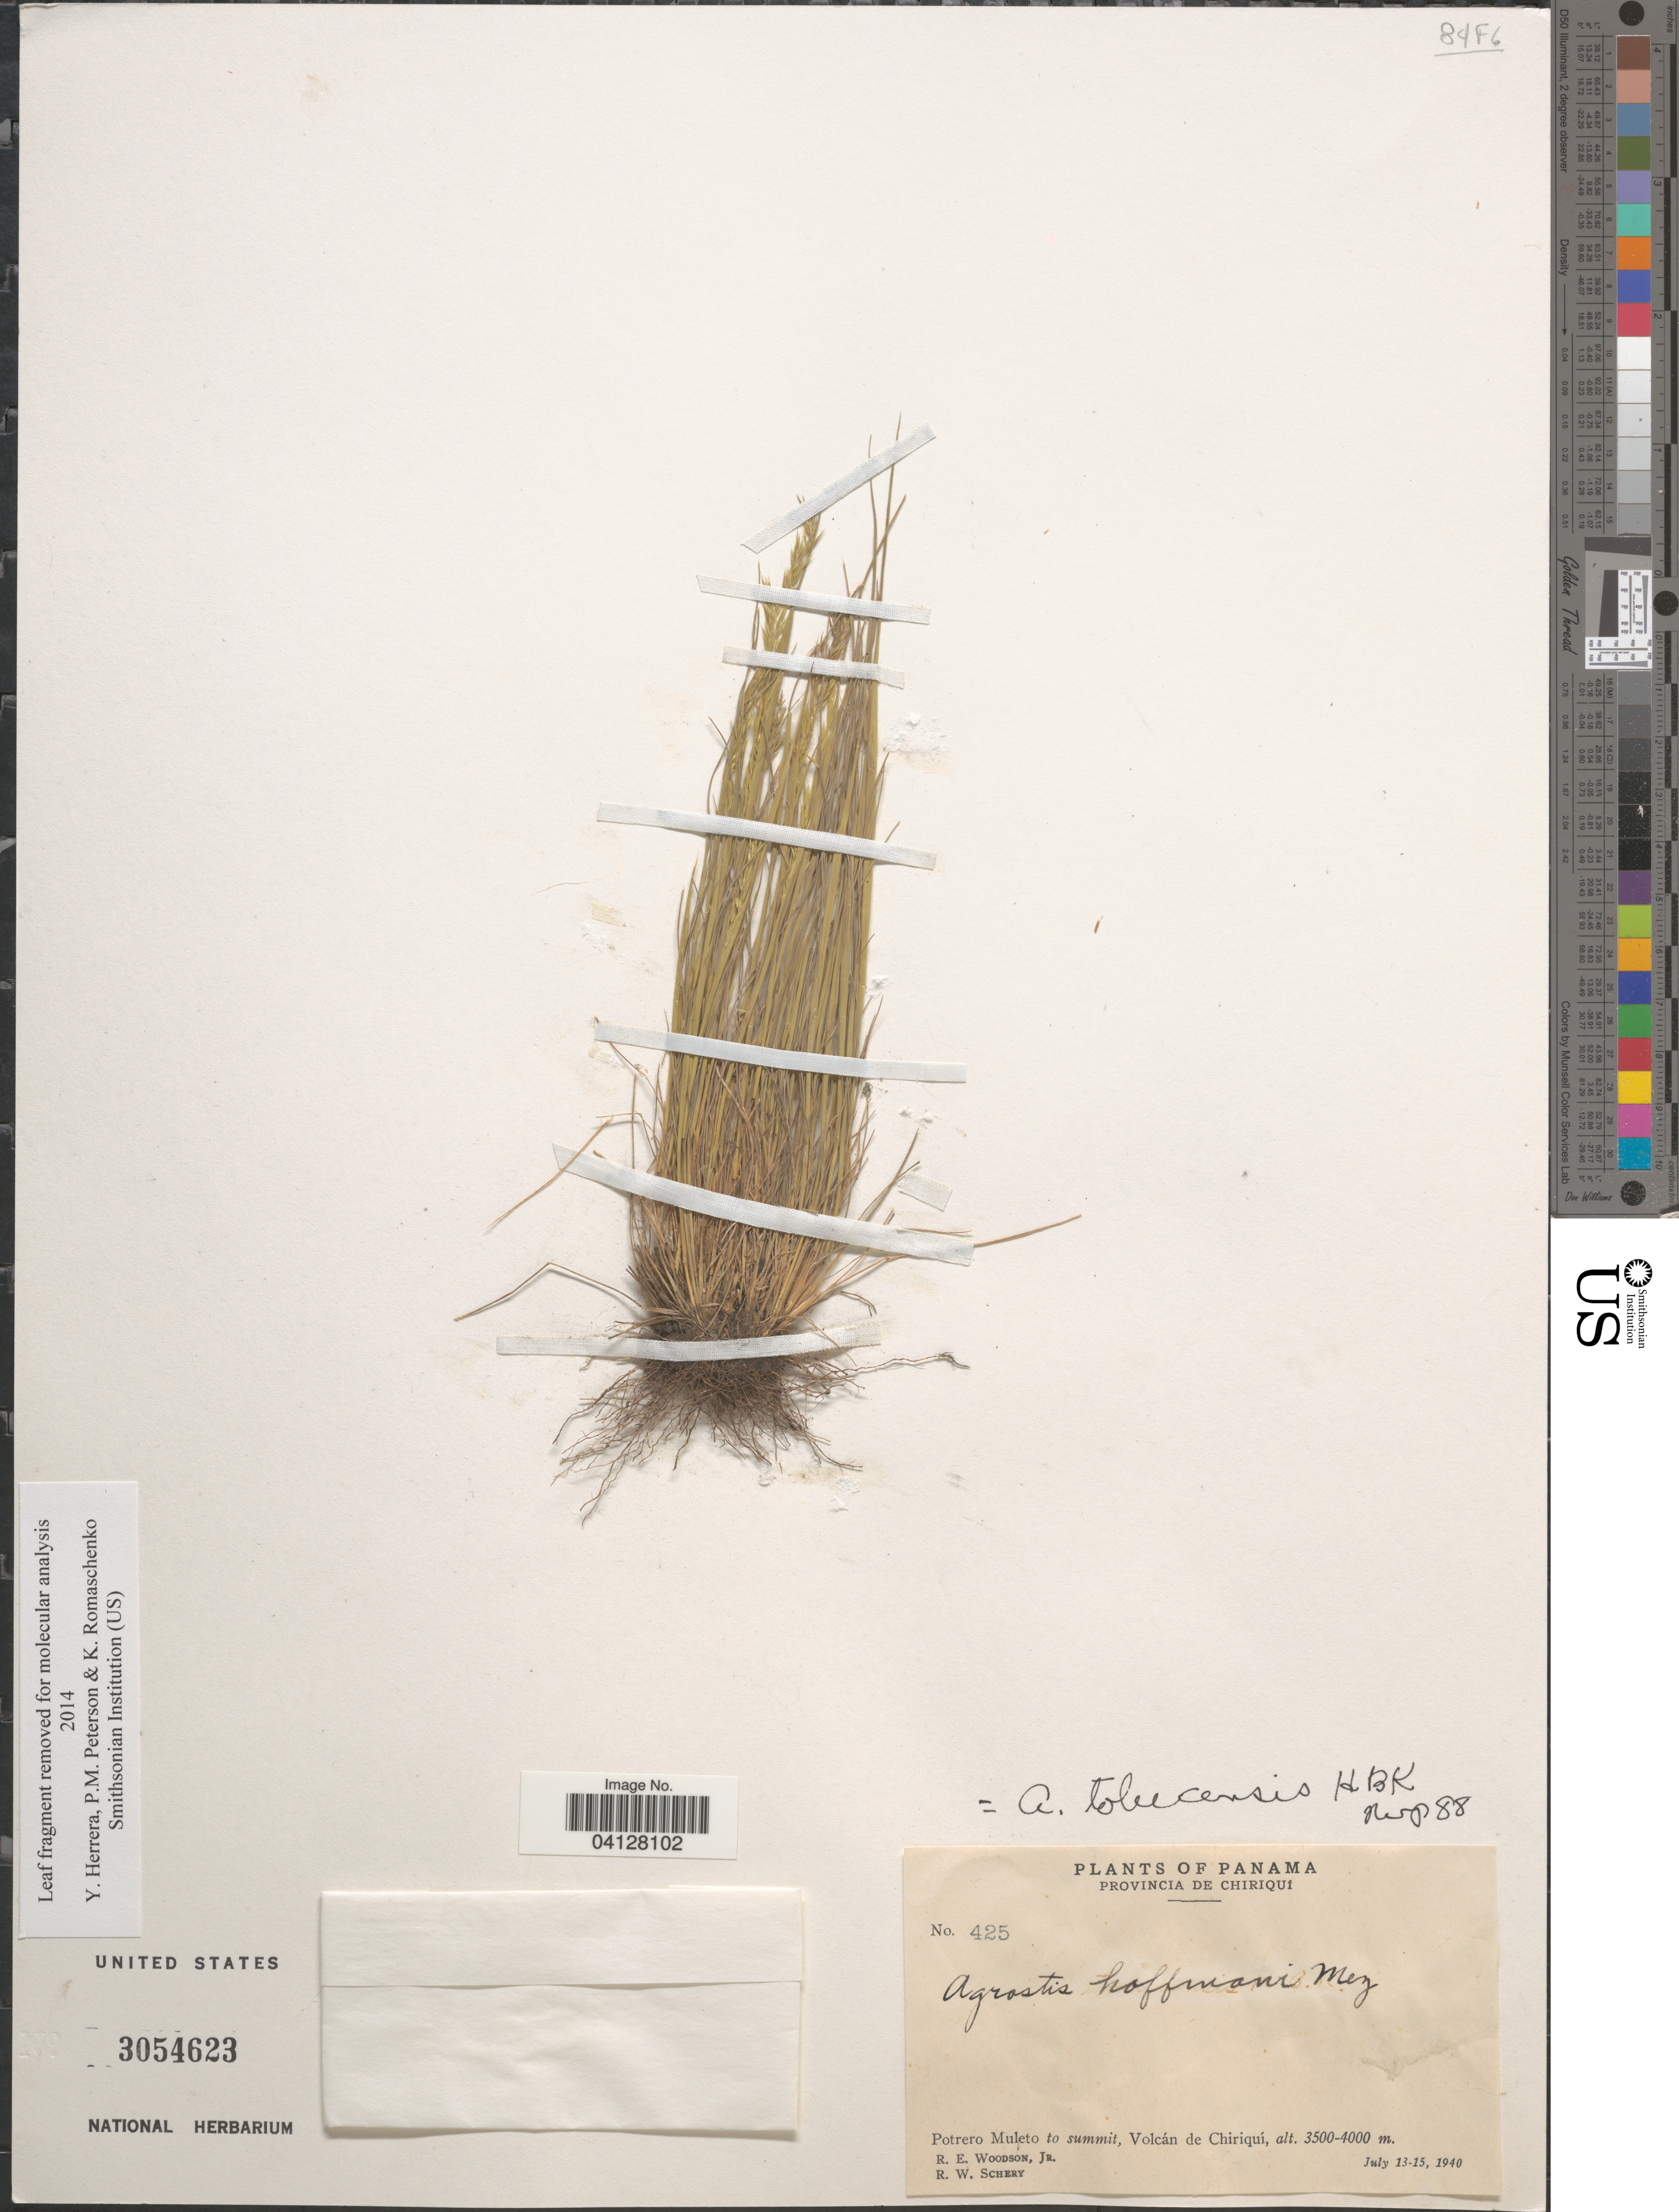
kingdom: Plantae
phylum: Tracheophyta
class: Liliopsida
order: Poales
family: Poaceae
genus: Agrostis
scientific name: Agrostis hoffmannii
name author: Mez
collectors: R. E. Woodson & R. W. Schery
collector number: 425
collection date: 1940-07-13/1940-07-15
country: Panama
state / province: Chiriqui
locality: Potrero Muleto to summit, Volcán de Chiriquí.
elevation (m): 3500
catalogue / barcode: US 3054623